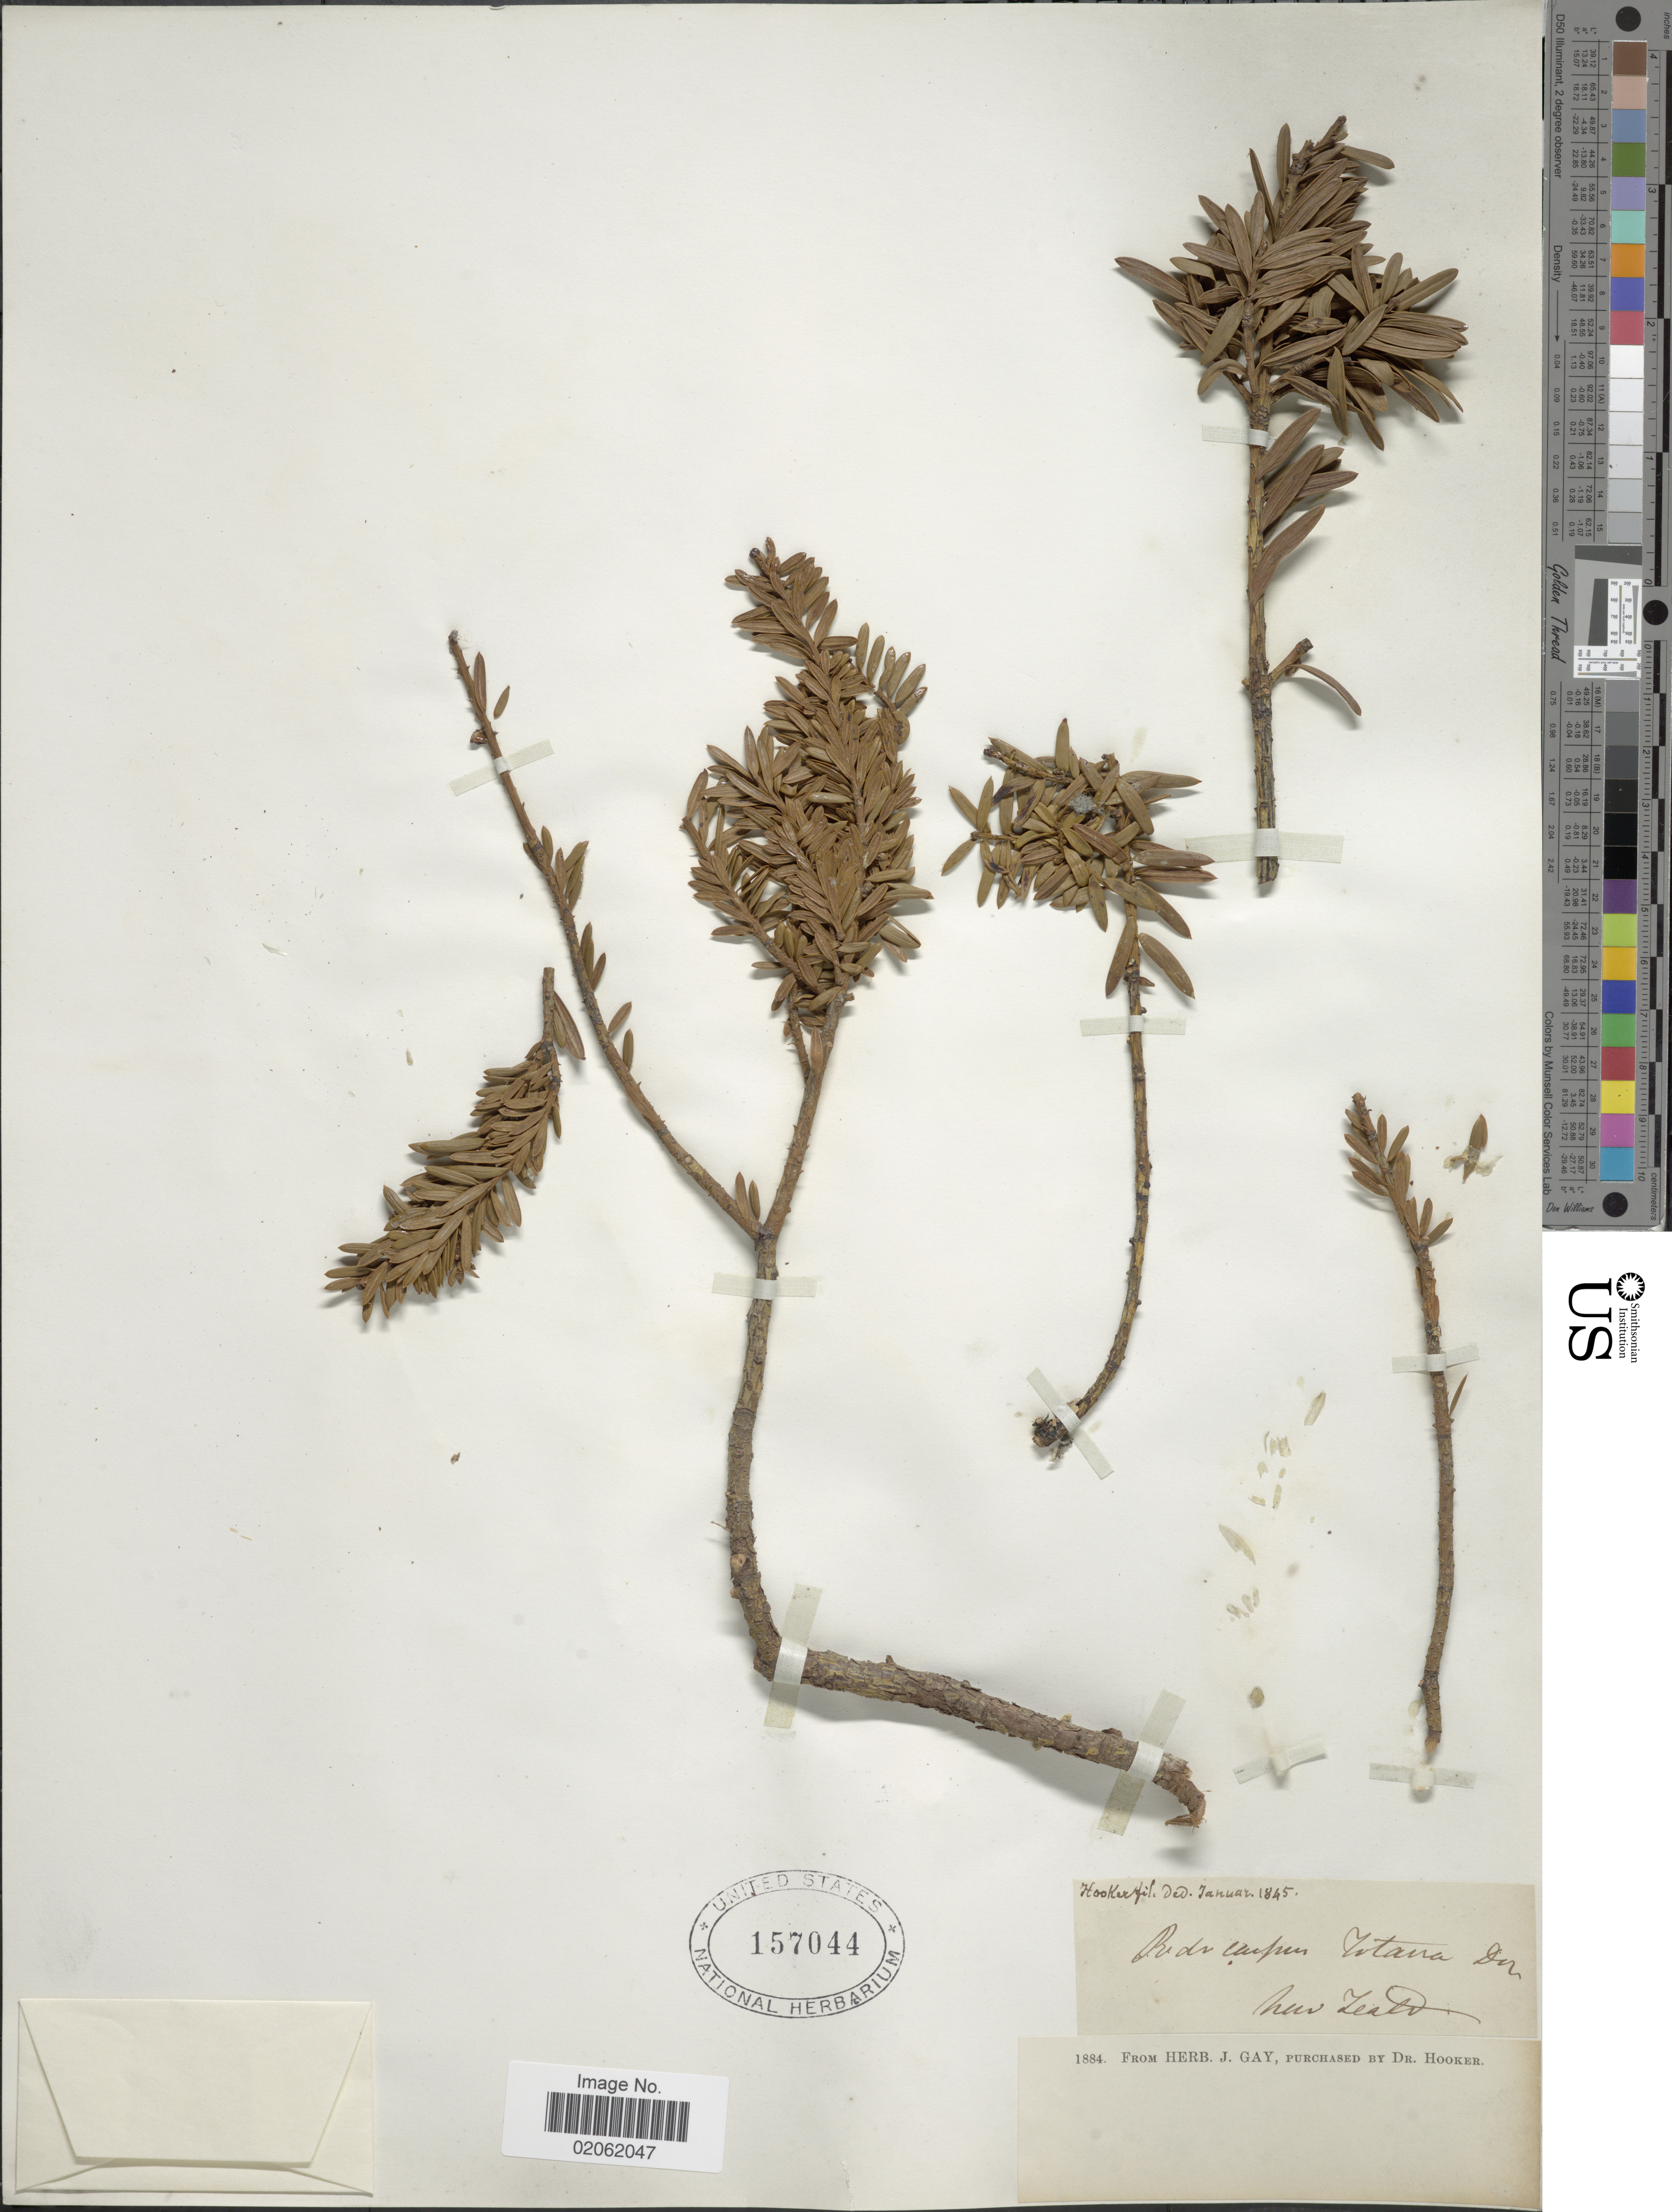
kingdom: Plantae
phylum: Tracheophyta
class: Pinopsida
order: Pinales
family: Podocarpaceae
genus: Podocarpus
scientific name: Podocarpus totara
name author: G. Benn. ex D. Don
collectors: ex herb. J. Gay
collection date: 1884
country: New Zealand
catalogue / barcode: US 157044